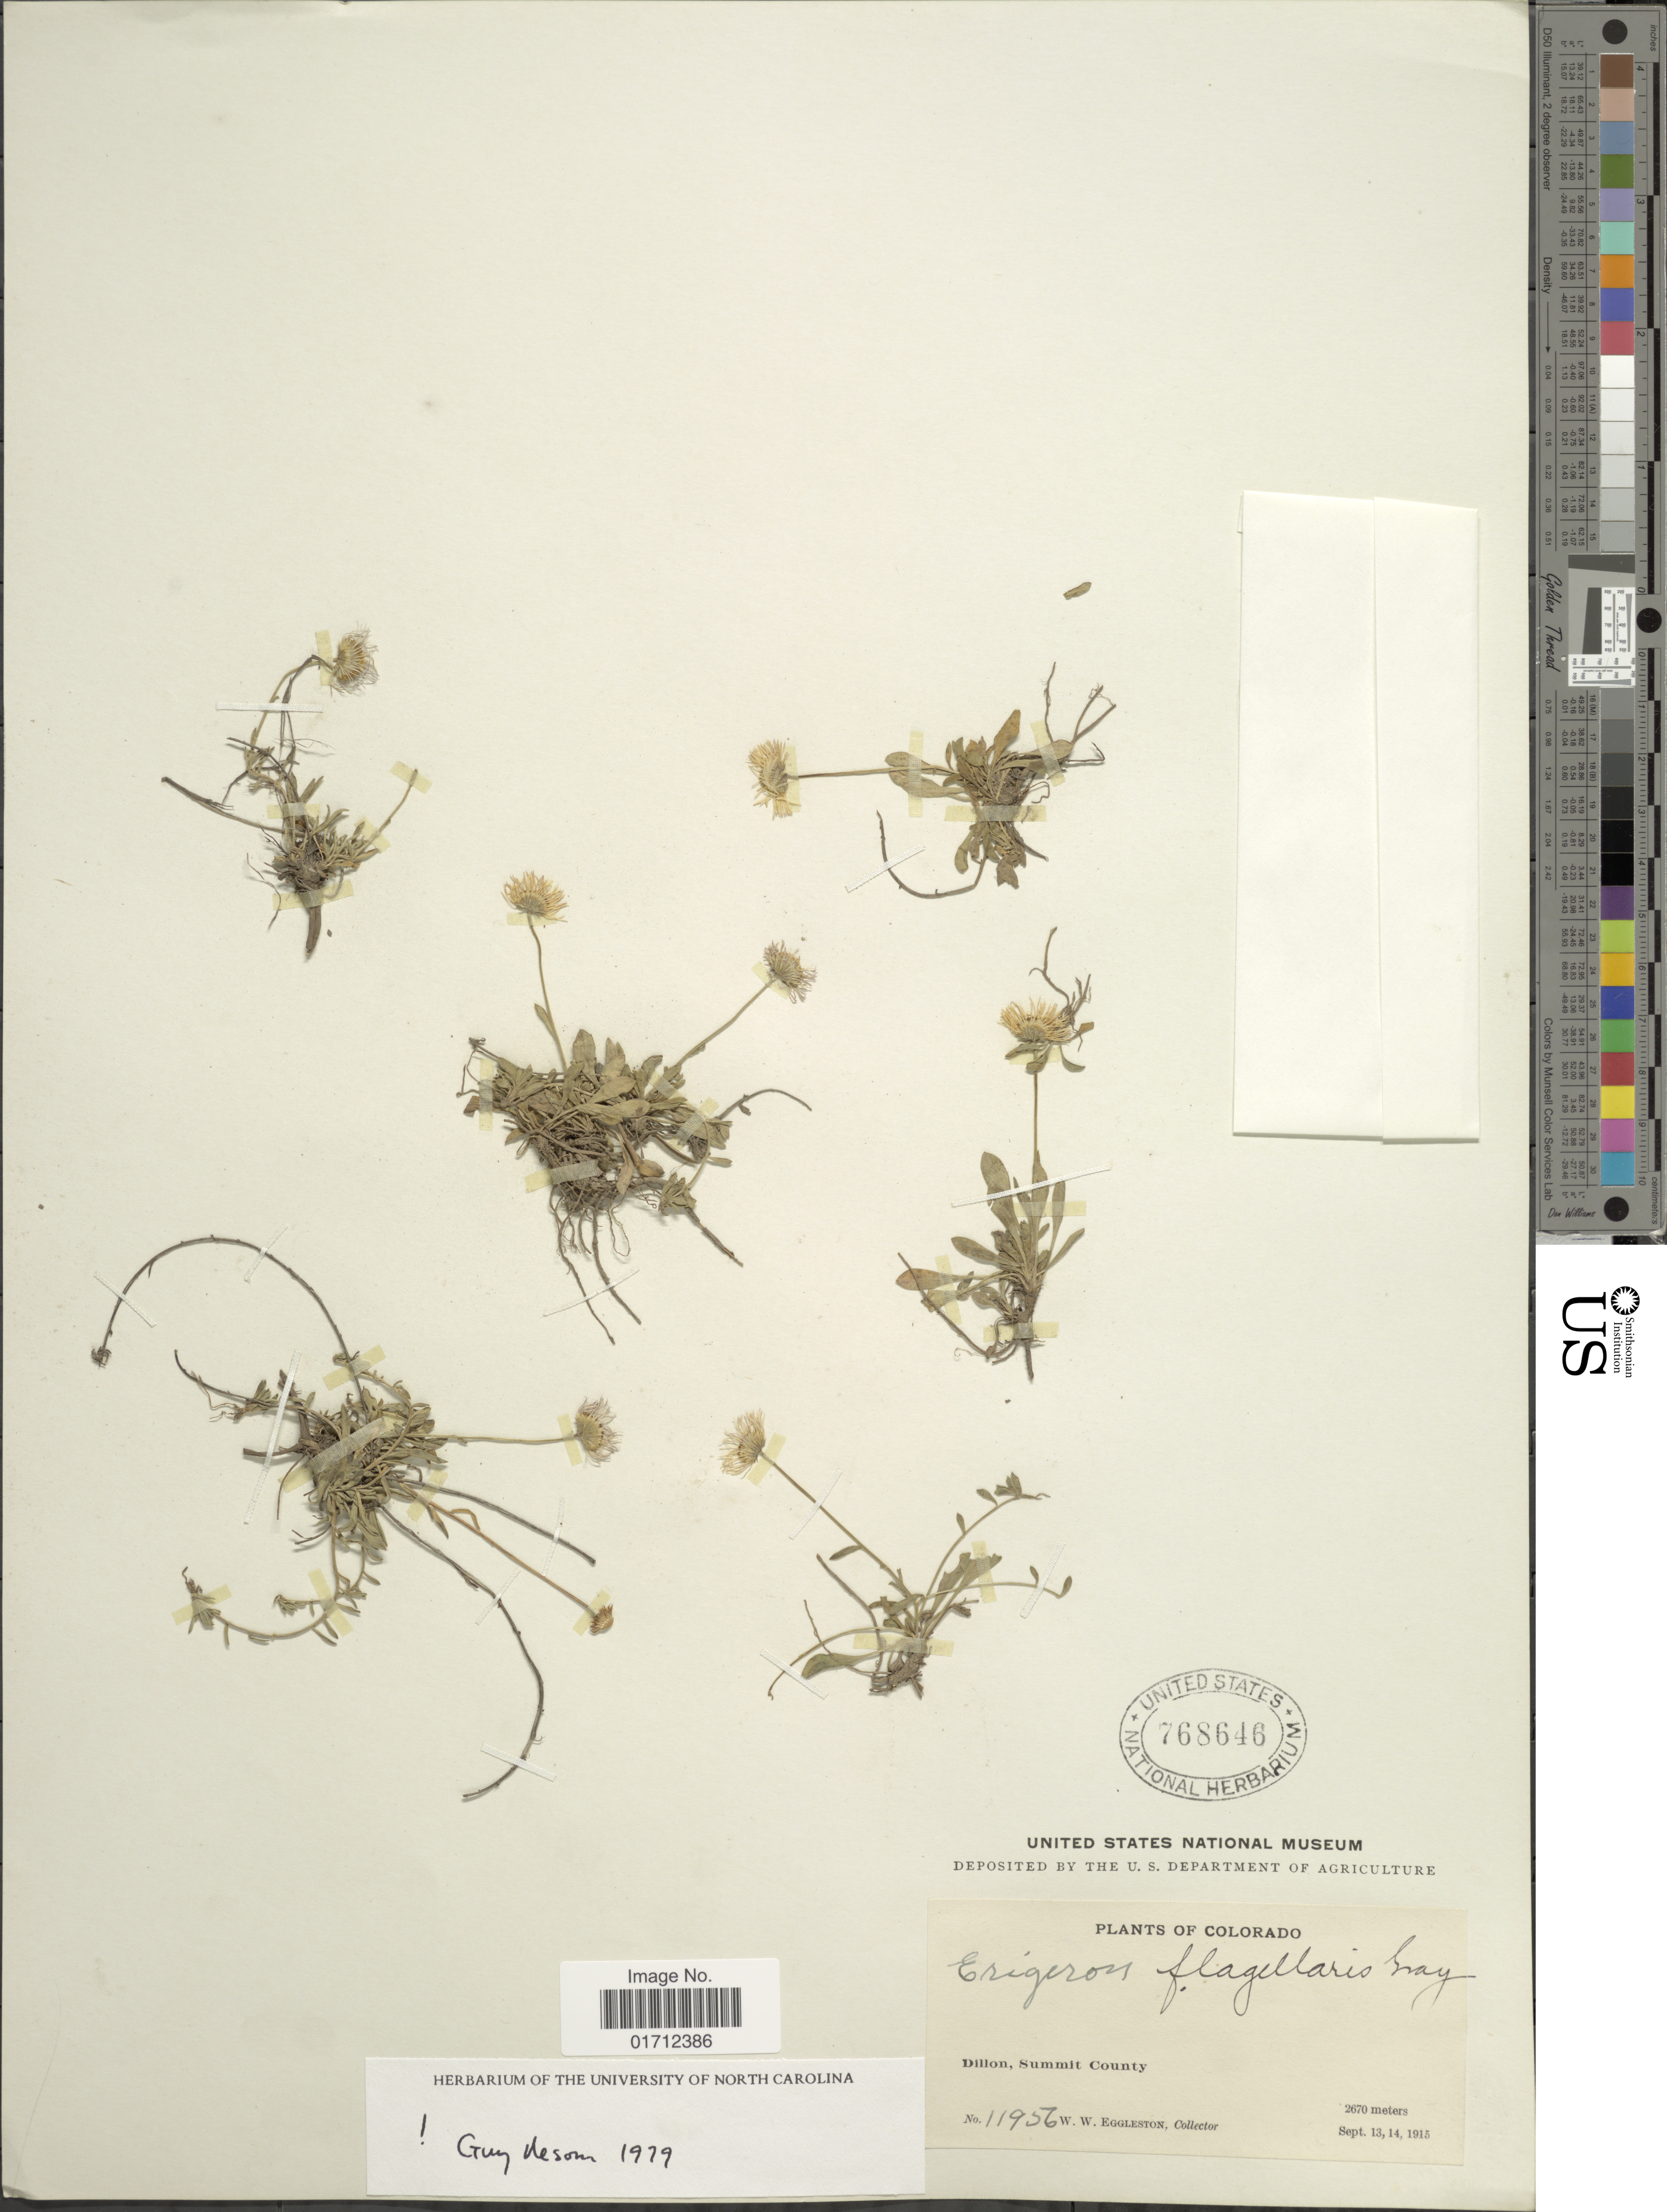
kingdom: Plantae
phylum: Tracheophyta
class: Magnoliopsida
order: Asterales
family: Asteraceae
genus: Erigeron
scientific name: Erigeron flagellaris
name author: A. Gray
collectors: W. W. Eggleston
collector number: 11956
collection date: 1915-09-13/1915-09-14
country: United States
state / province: Colorado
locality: Dillon, Summit County.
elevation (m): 2670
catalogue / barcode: US 768646